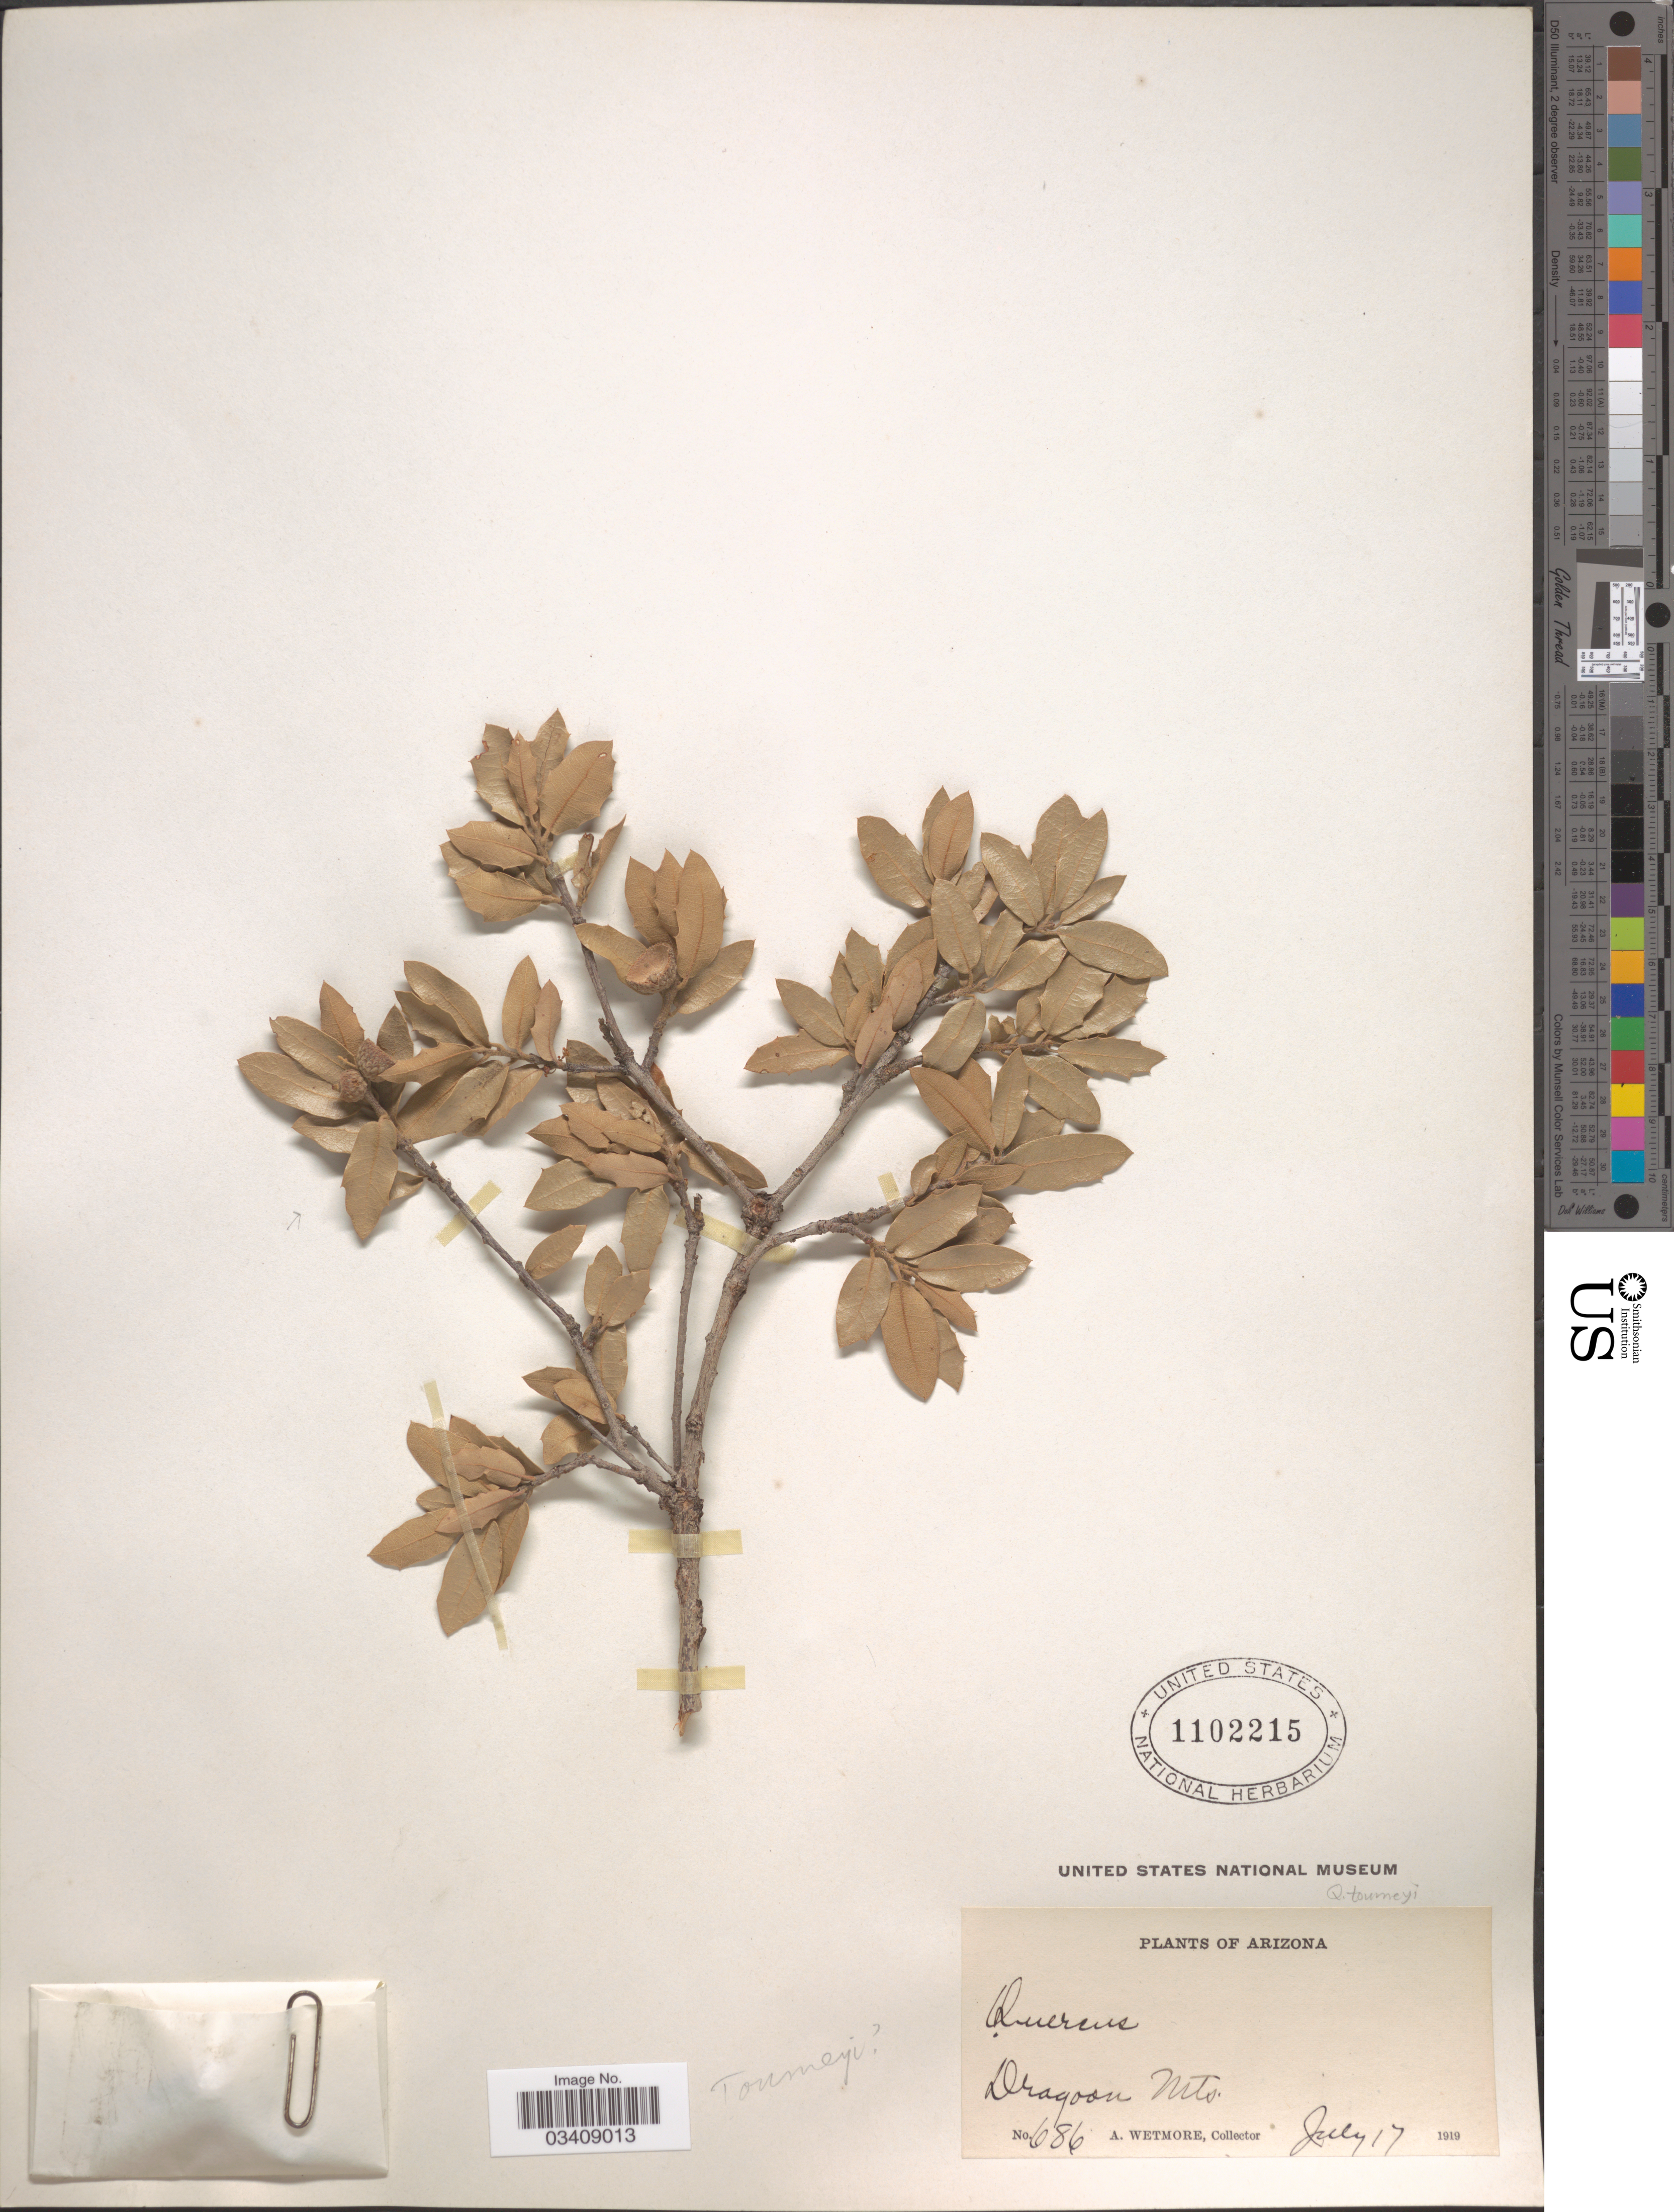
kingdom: Plantae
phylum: Tracheophyta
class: Magnoliopsida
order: Fagales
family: Fagaceae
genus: Quercus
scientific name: Quercus toumeyi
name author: Sarg.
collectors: A. Wetmore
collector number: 686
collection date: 1919-07-17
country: United States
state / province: Arizona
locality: Dragoon Mts.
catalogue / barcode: US 1102215